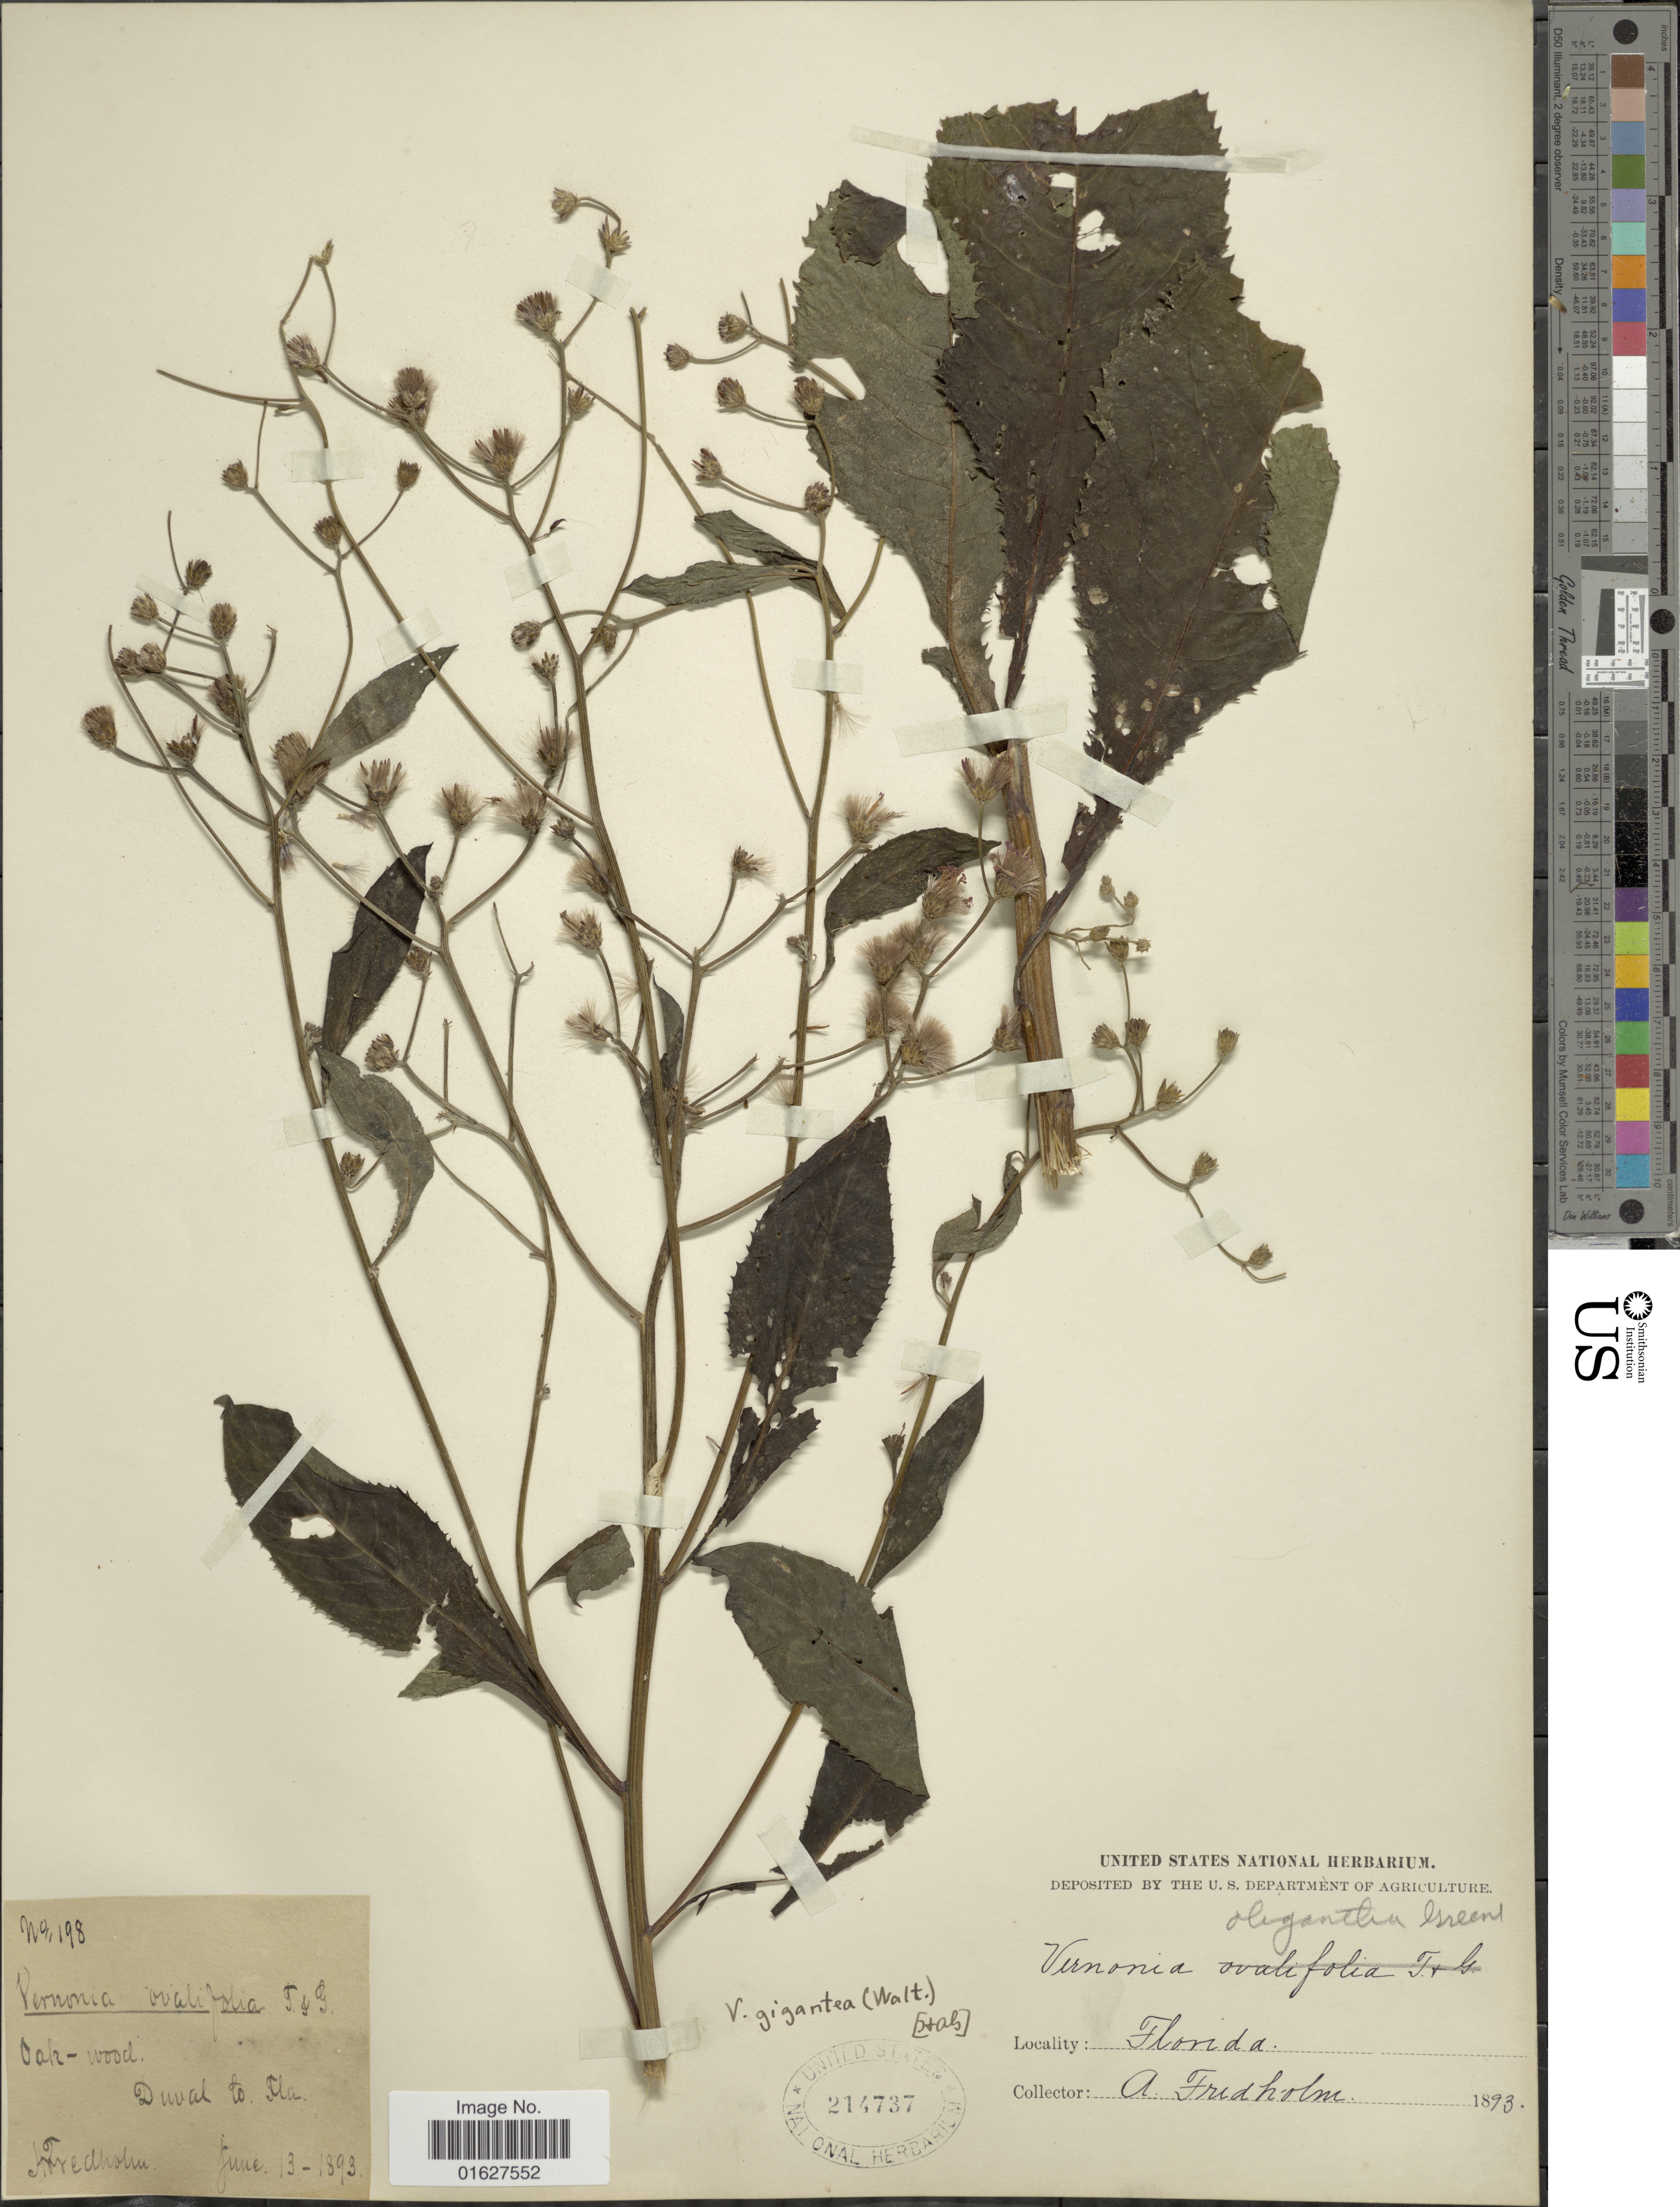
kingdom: Plantae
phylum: Tracheophyta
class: Magnoliopsida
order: Asterales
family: Asteraceae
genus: Vernonia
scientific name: Vernonia oligantha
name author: Greene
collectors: A. Fredholm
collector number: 198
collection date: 1893-06-13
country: United States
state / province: Florida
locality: Florida. Diwal Co. Fla.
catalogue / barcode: US 214737